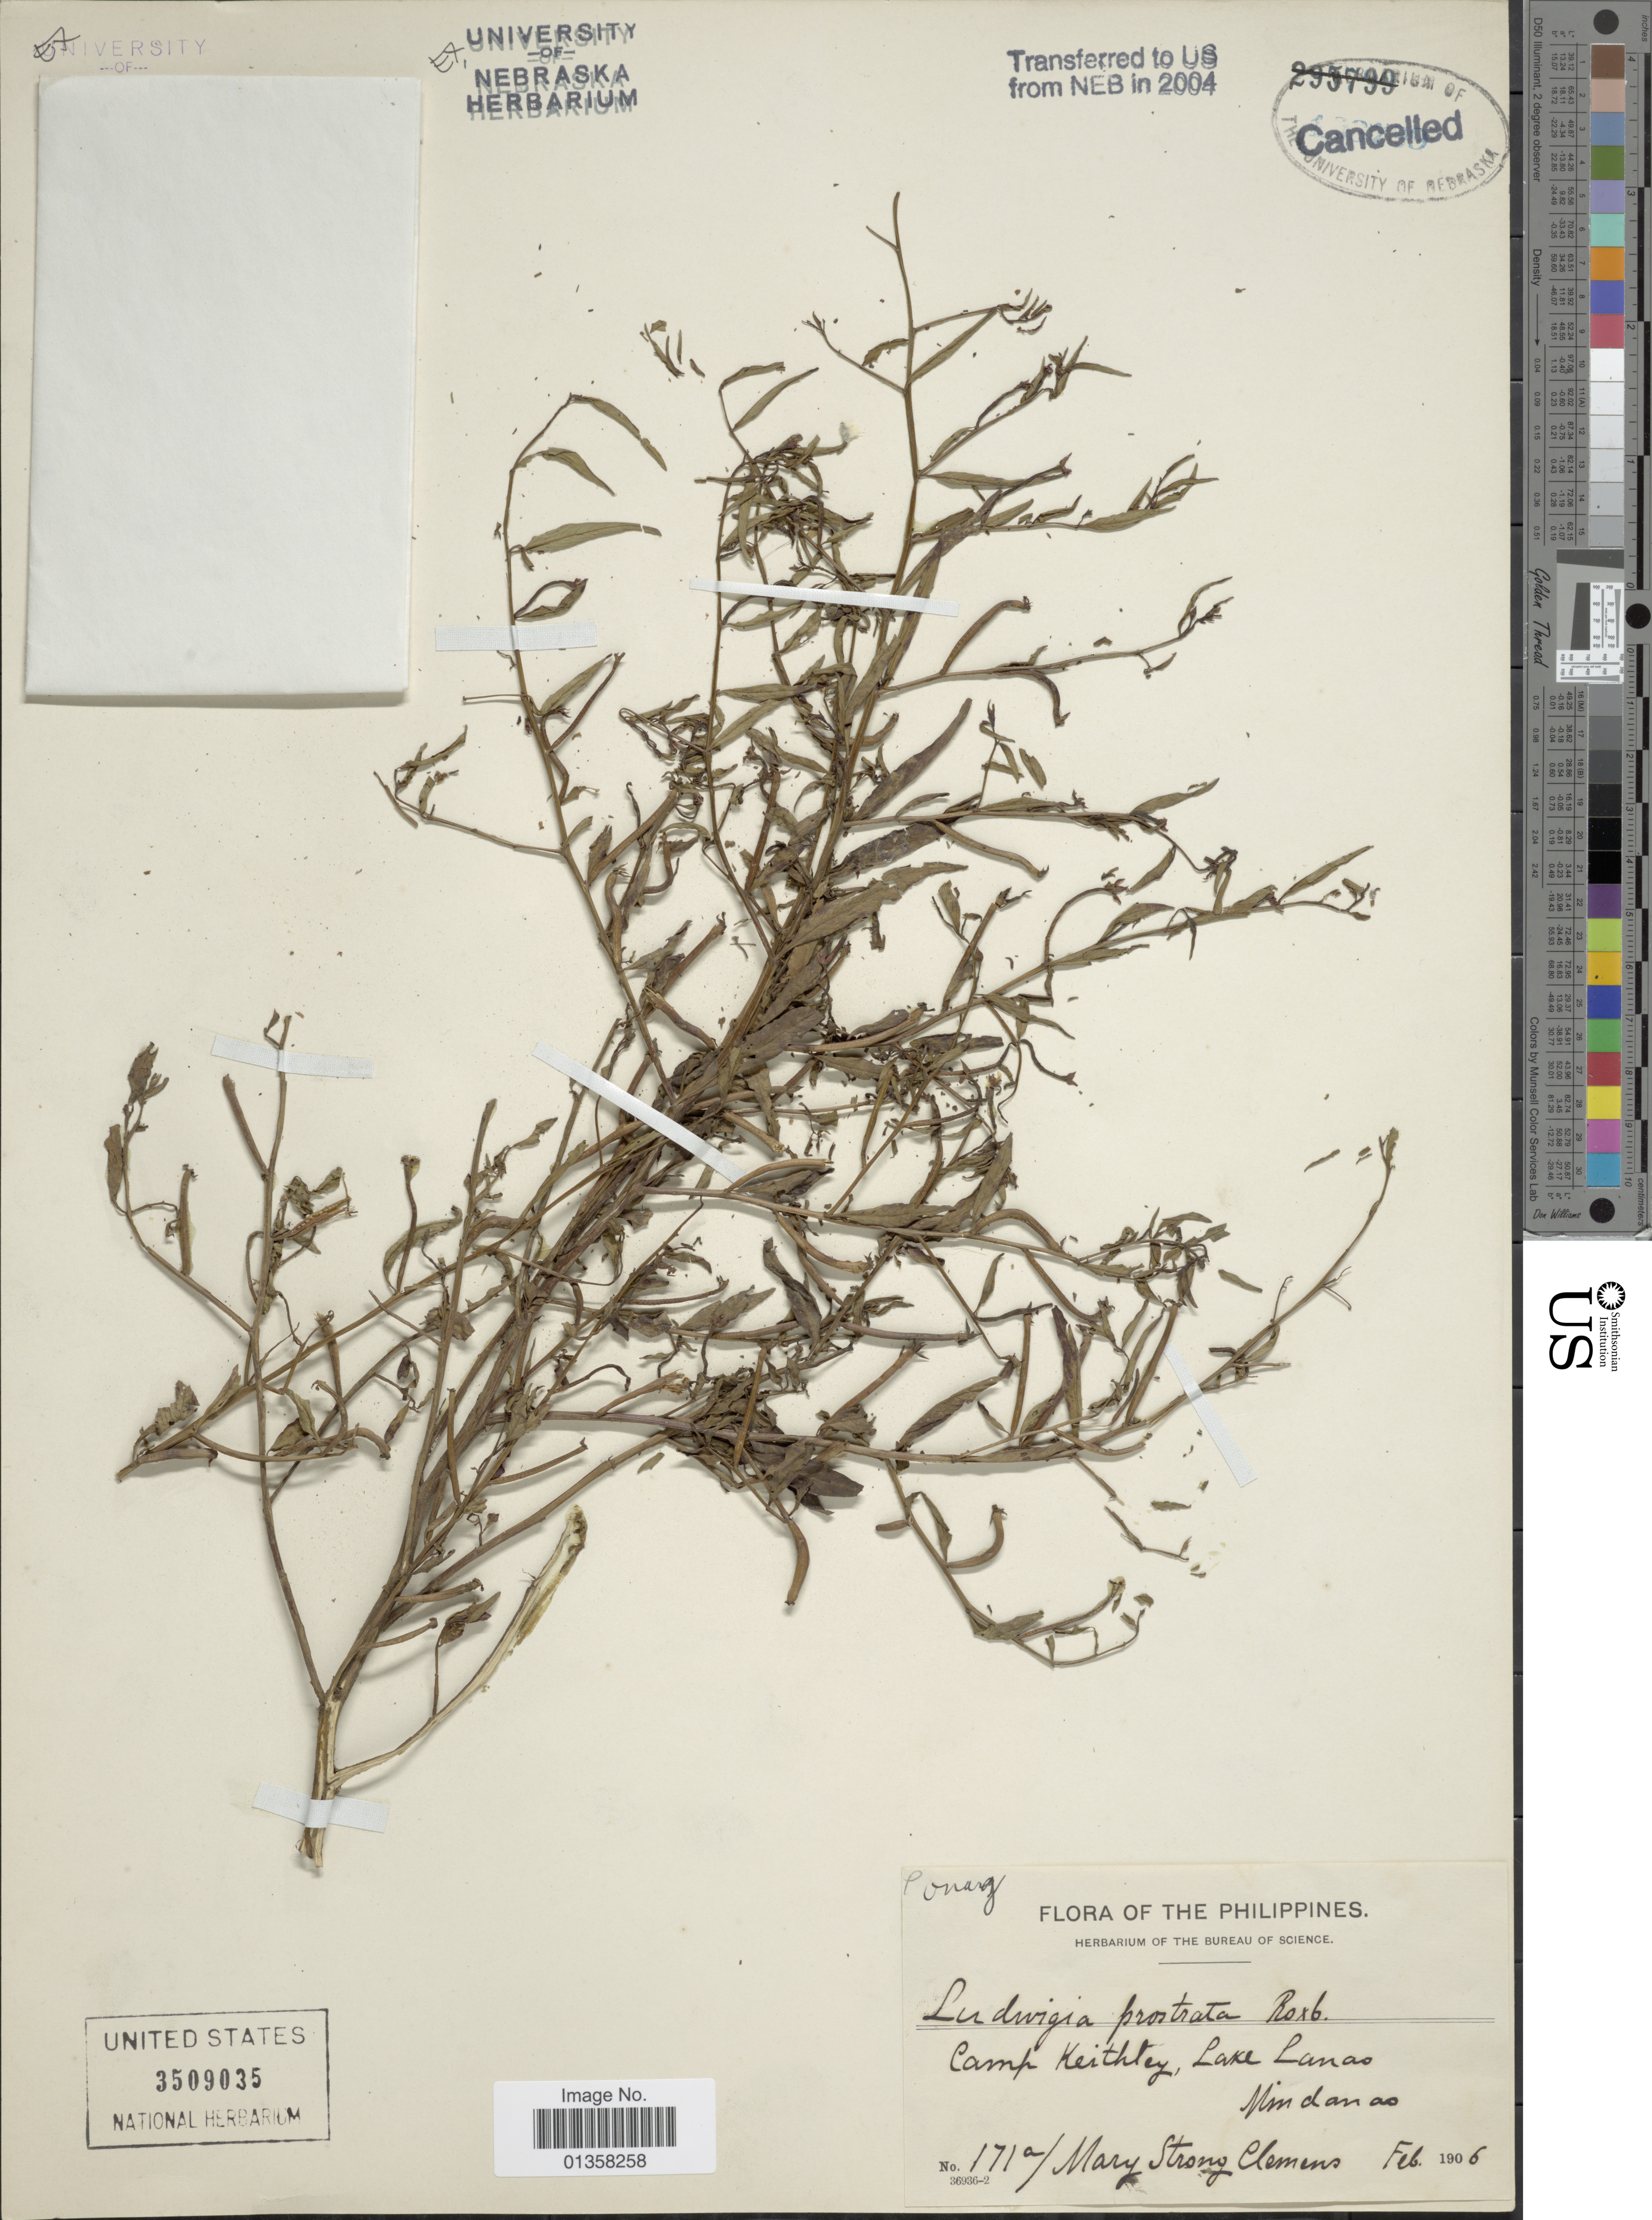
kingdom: Plantae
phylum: Tracheophyta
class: Magnoliopsida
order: Myrtales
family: Onagraceae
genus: Ludwigia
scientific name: Ludwigia prostrata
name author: Roxb.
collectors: M. S. Clemens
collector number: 171a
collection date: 1906-02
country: Philippines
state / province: Muslim Mindanao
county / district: Lanao del Sur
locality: Camp Keithley, Lake Lanas, Mindanao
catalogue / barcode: US 3509035